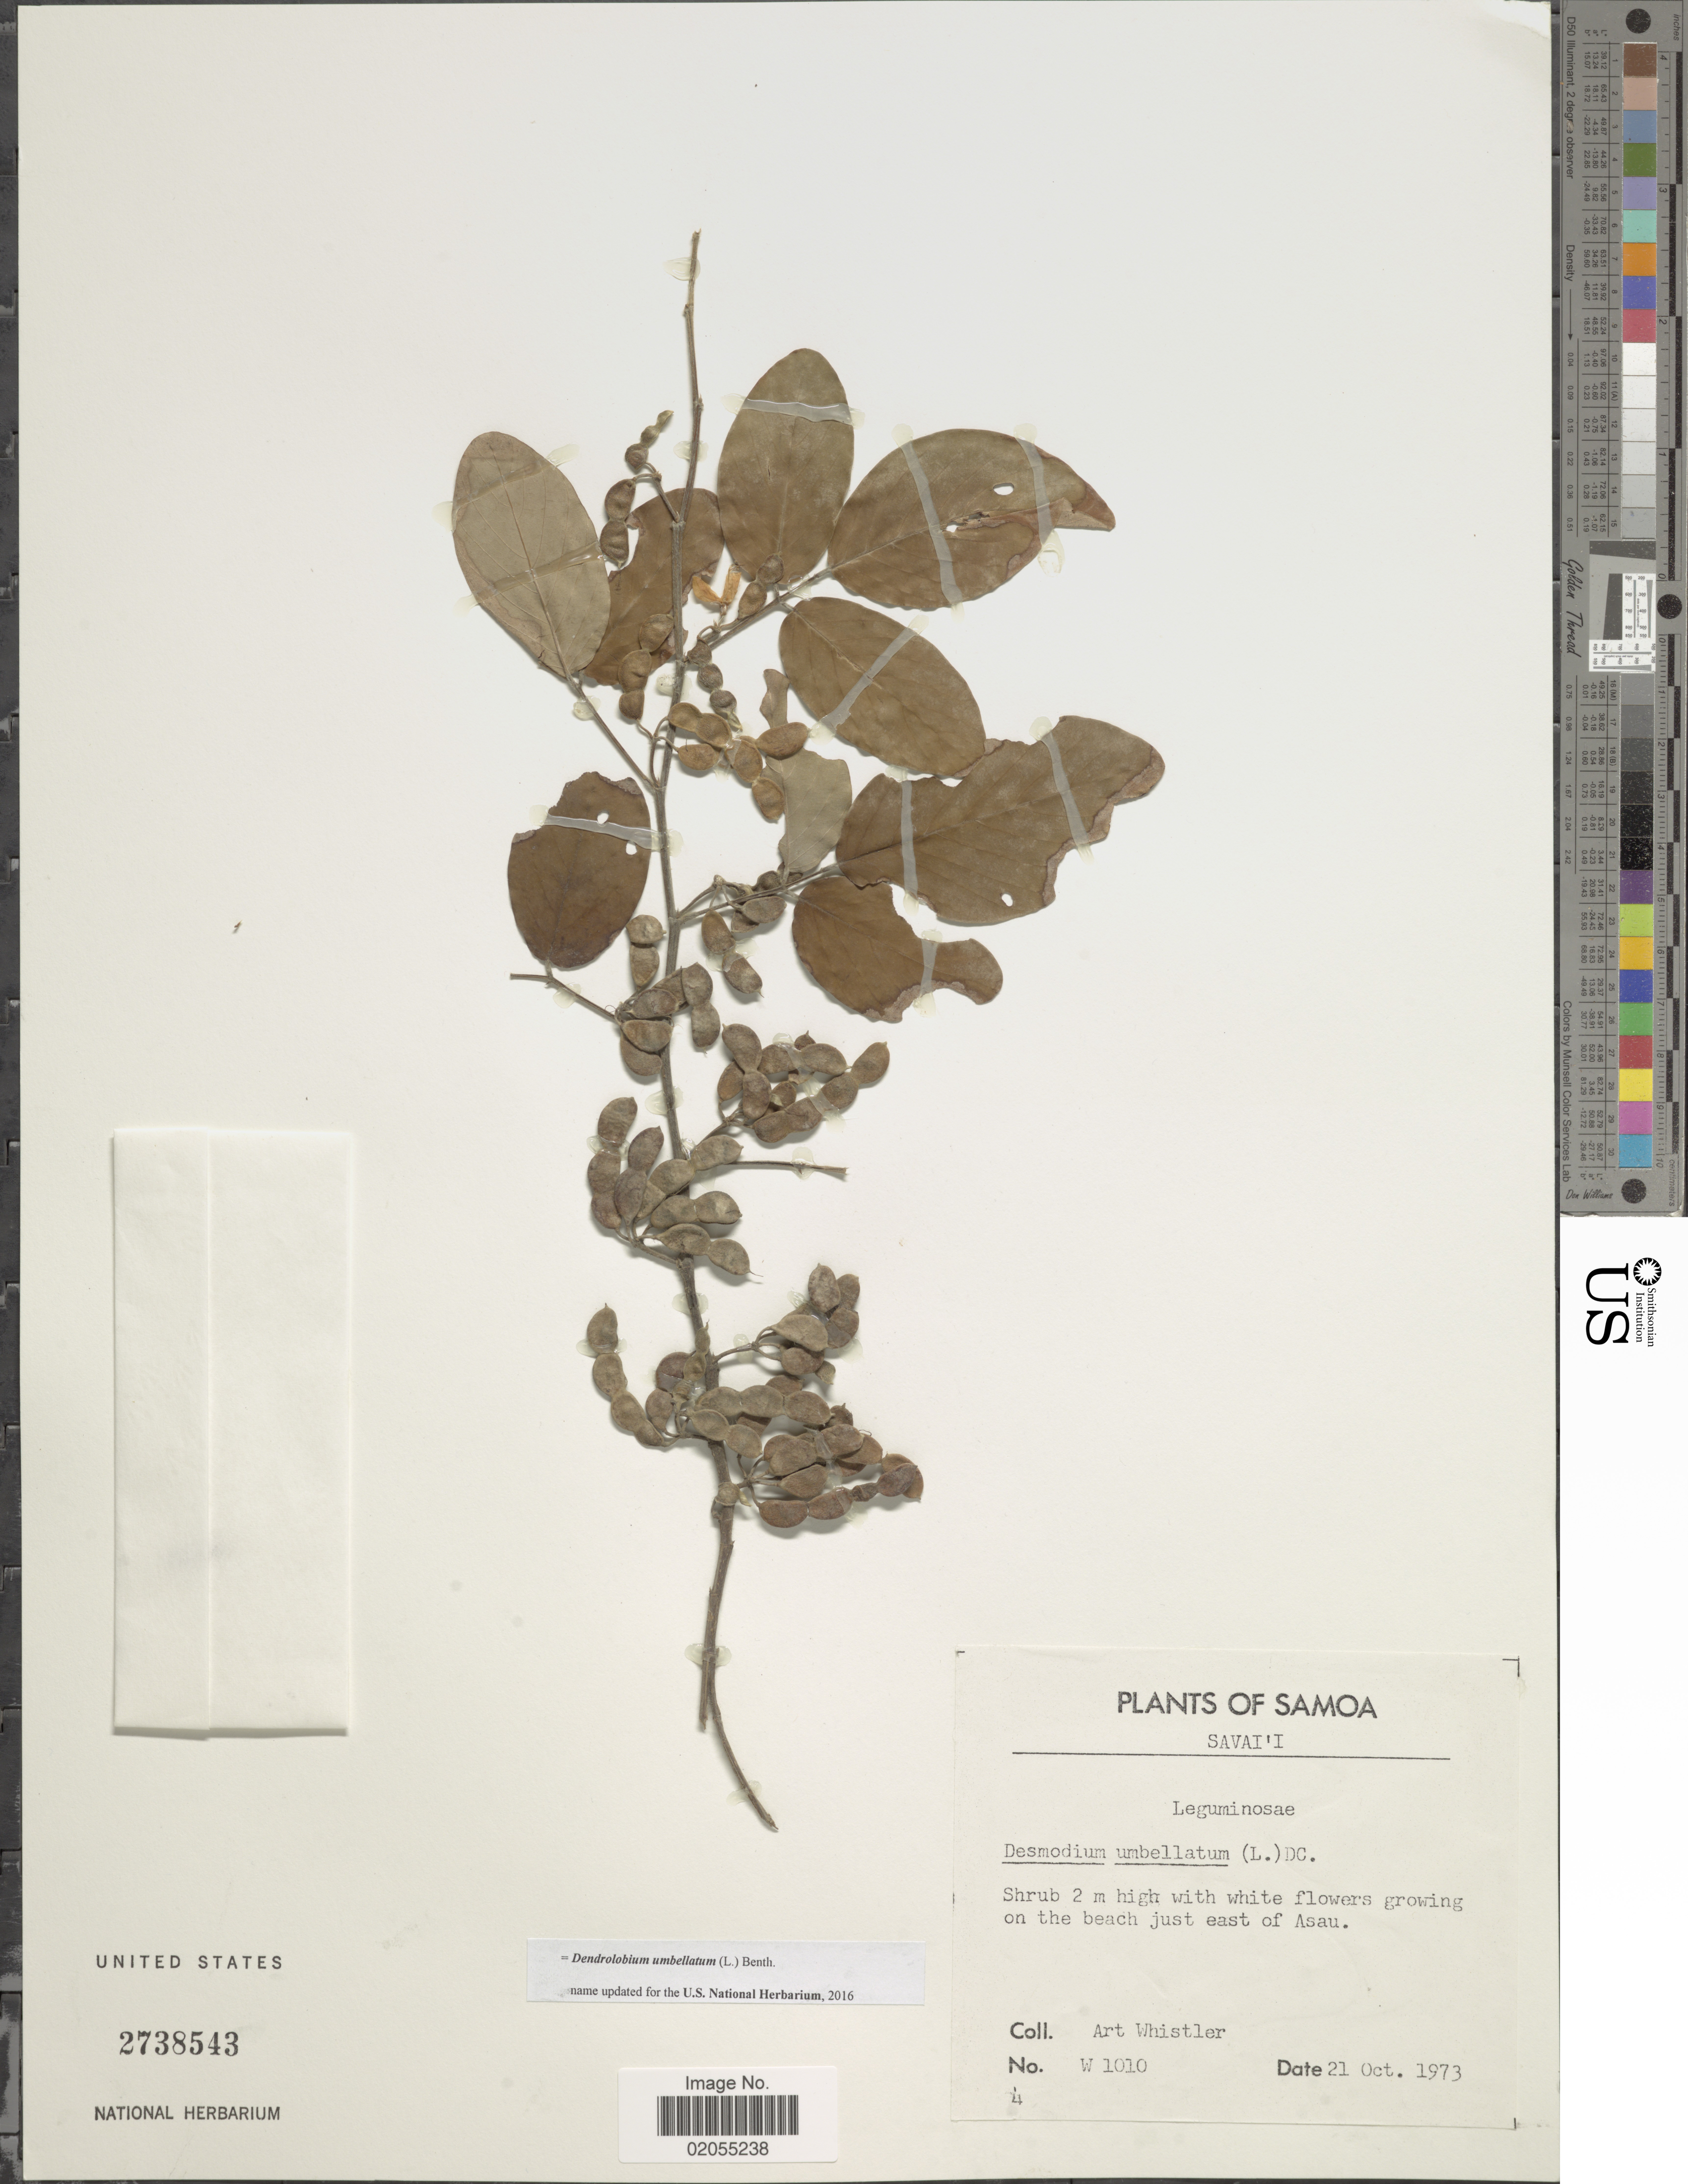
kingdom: Plantae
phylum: Tracheophyta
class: Magnoliopsida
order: Fabales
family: Fabaceae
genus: Dendrolobium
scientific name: Dendrolobium umbellatum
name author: (L.) Benth.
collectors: A. Whistler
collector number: W1010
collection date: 1973-10-21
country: Samoa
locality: Samoa, Savai'i, just east of Asau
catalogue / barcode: US 2738543